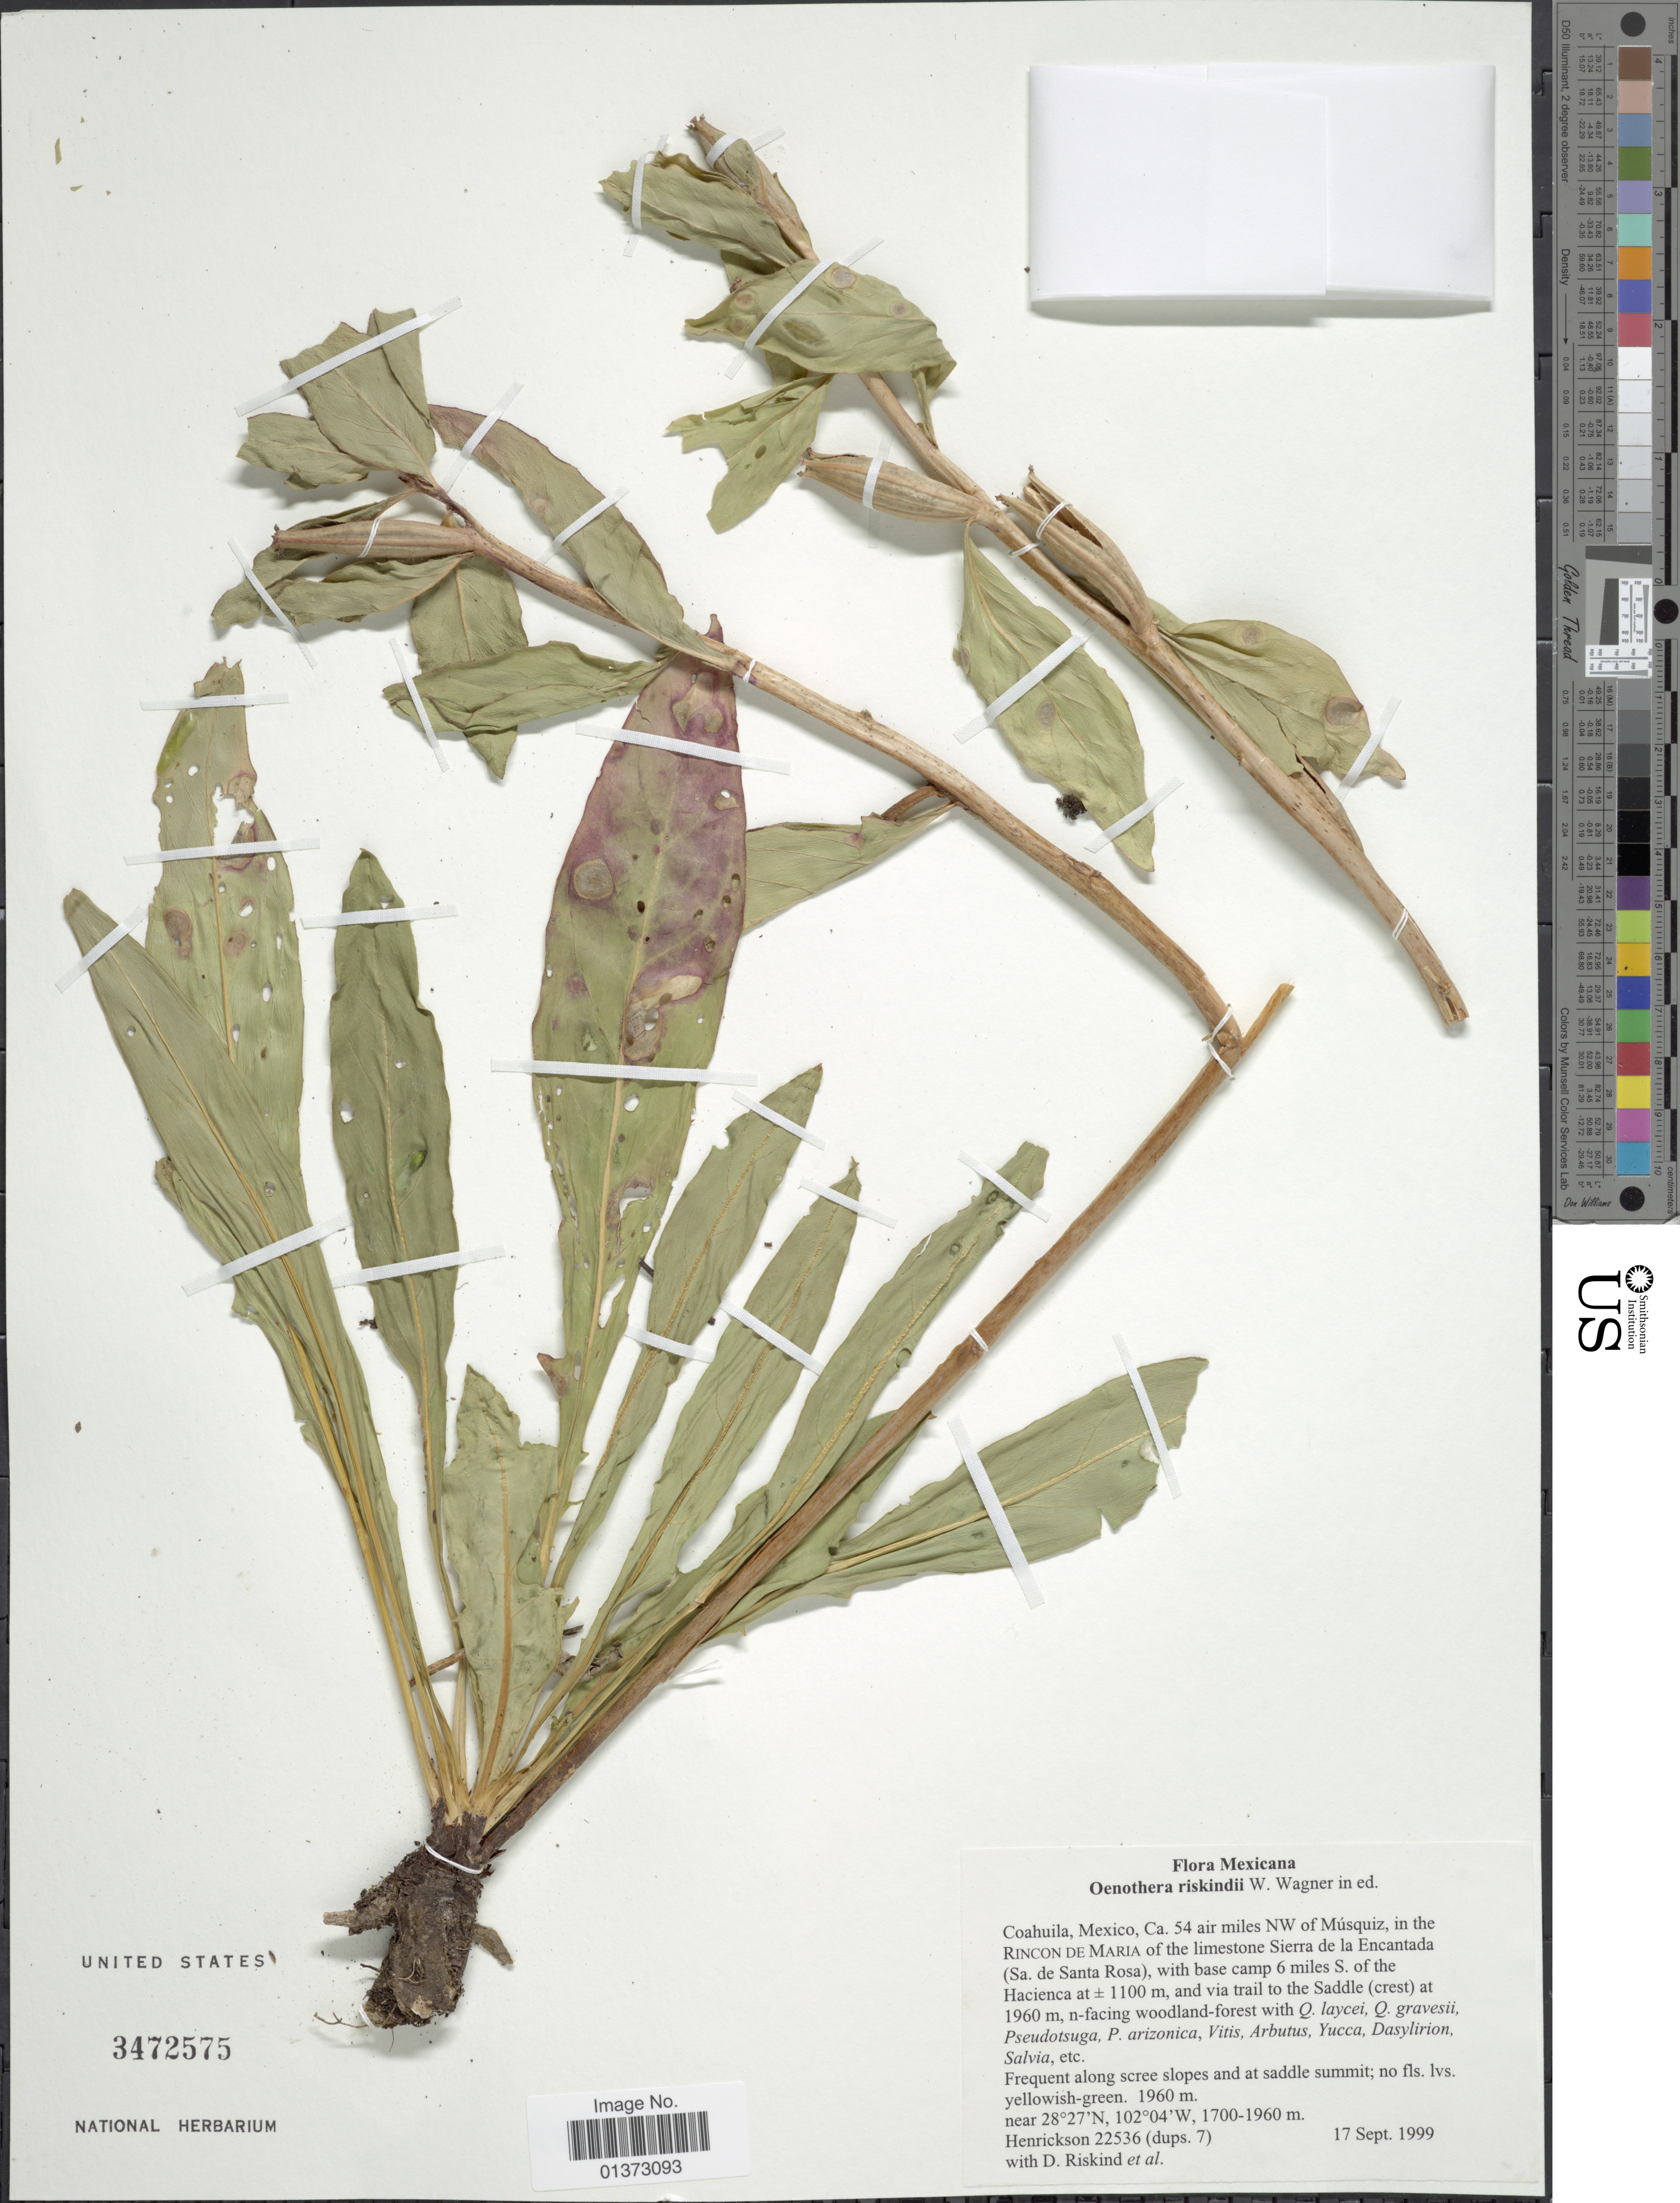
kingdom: Plantae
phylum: Tracheophyta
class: Magnoliopsida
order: Myrtales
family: Onagraceae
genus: Oenothera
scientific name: Oenothera riskindii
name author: W.L. Wagner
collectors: -. Henrickson, D. Riskind & et al.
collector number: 22536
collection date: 1999-09-17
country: Mexico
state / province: Coahuila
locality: Ca. 54 air miles NW of Múzquiz, in the Rincon de Maria of the limestone Sierra de la Encantada (Sa. de Santa Rosa), sith base camp 6 miles S. of the Hacienda at ± 1100 m and via trail to Saddle at 1960m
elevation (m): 1700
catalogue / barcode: US 3472575